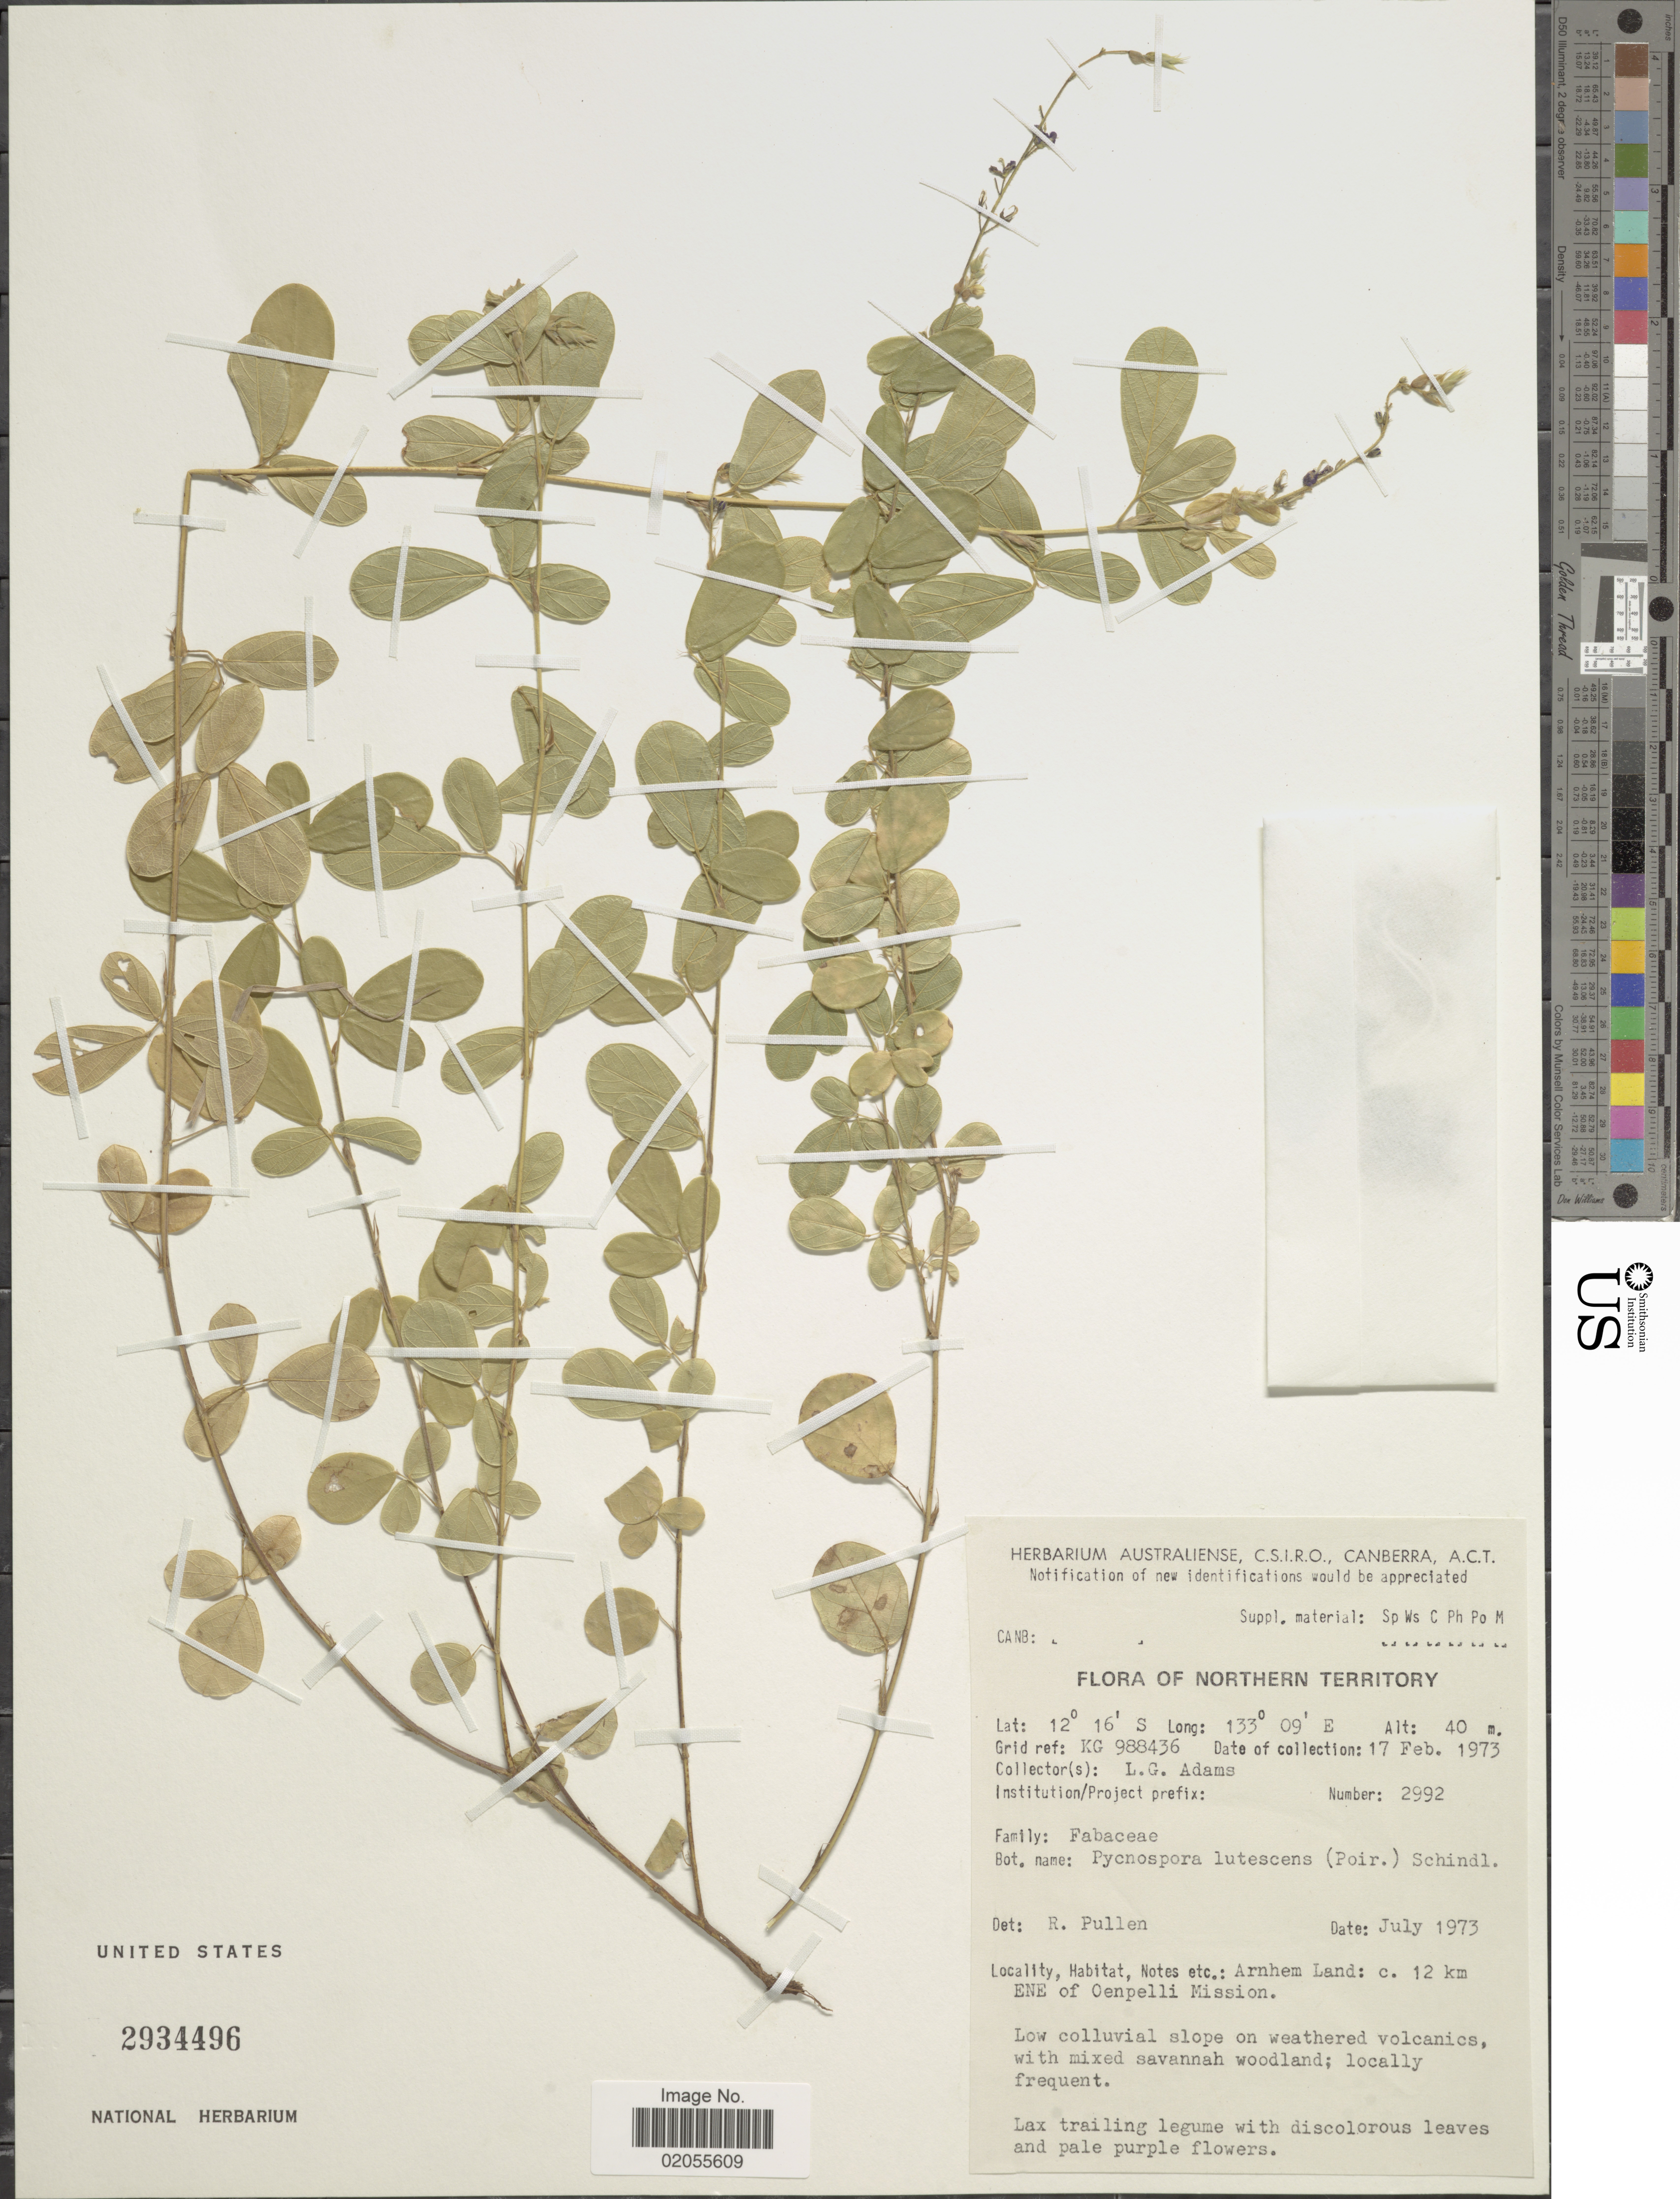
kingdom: Plantae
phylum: Tracheophyta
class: Magnoliopsida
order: Fabales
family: Fabaceae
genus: Pycnospora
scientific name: Pycnospora lutescens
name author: (Poir.) Schindl.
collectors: L. G. Adams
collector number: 2992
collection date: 1973-02-17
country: Australia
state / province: Northern Territory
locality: KG 988436. Arnhem Land: c. 12 km ENE of Oenpelli Mission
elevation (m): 40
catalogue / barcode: US 2934496